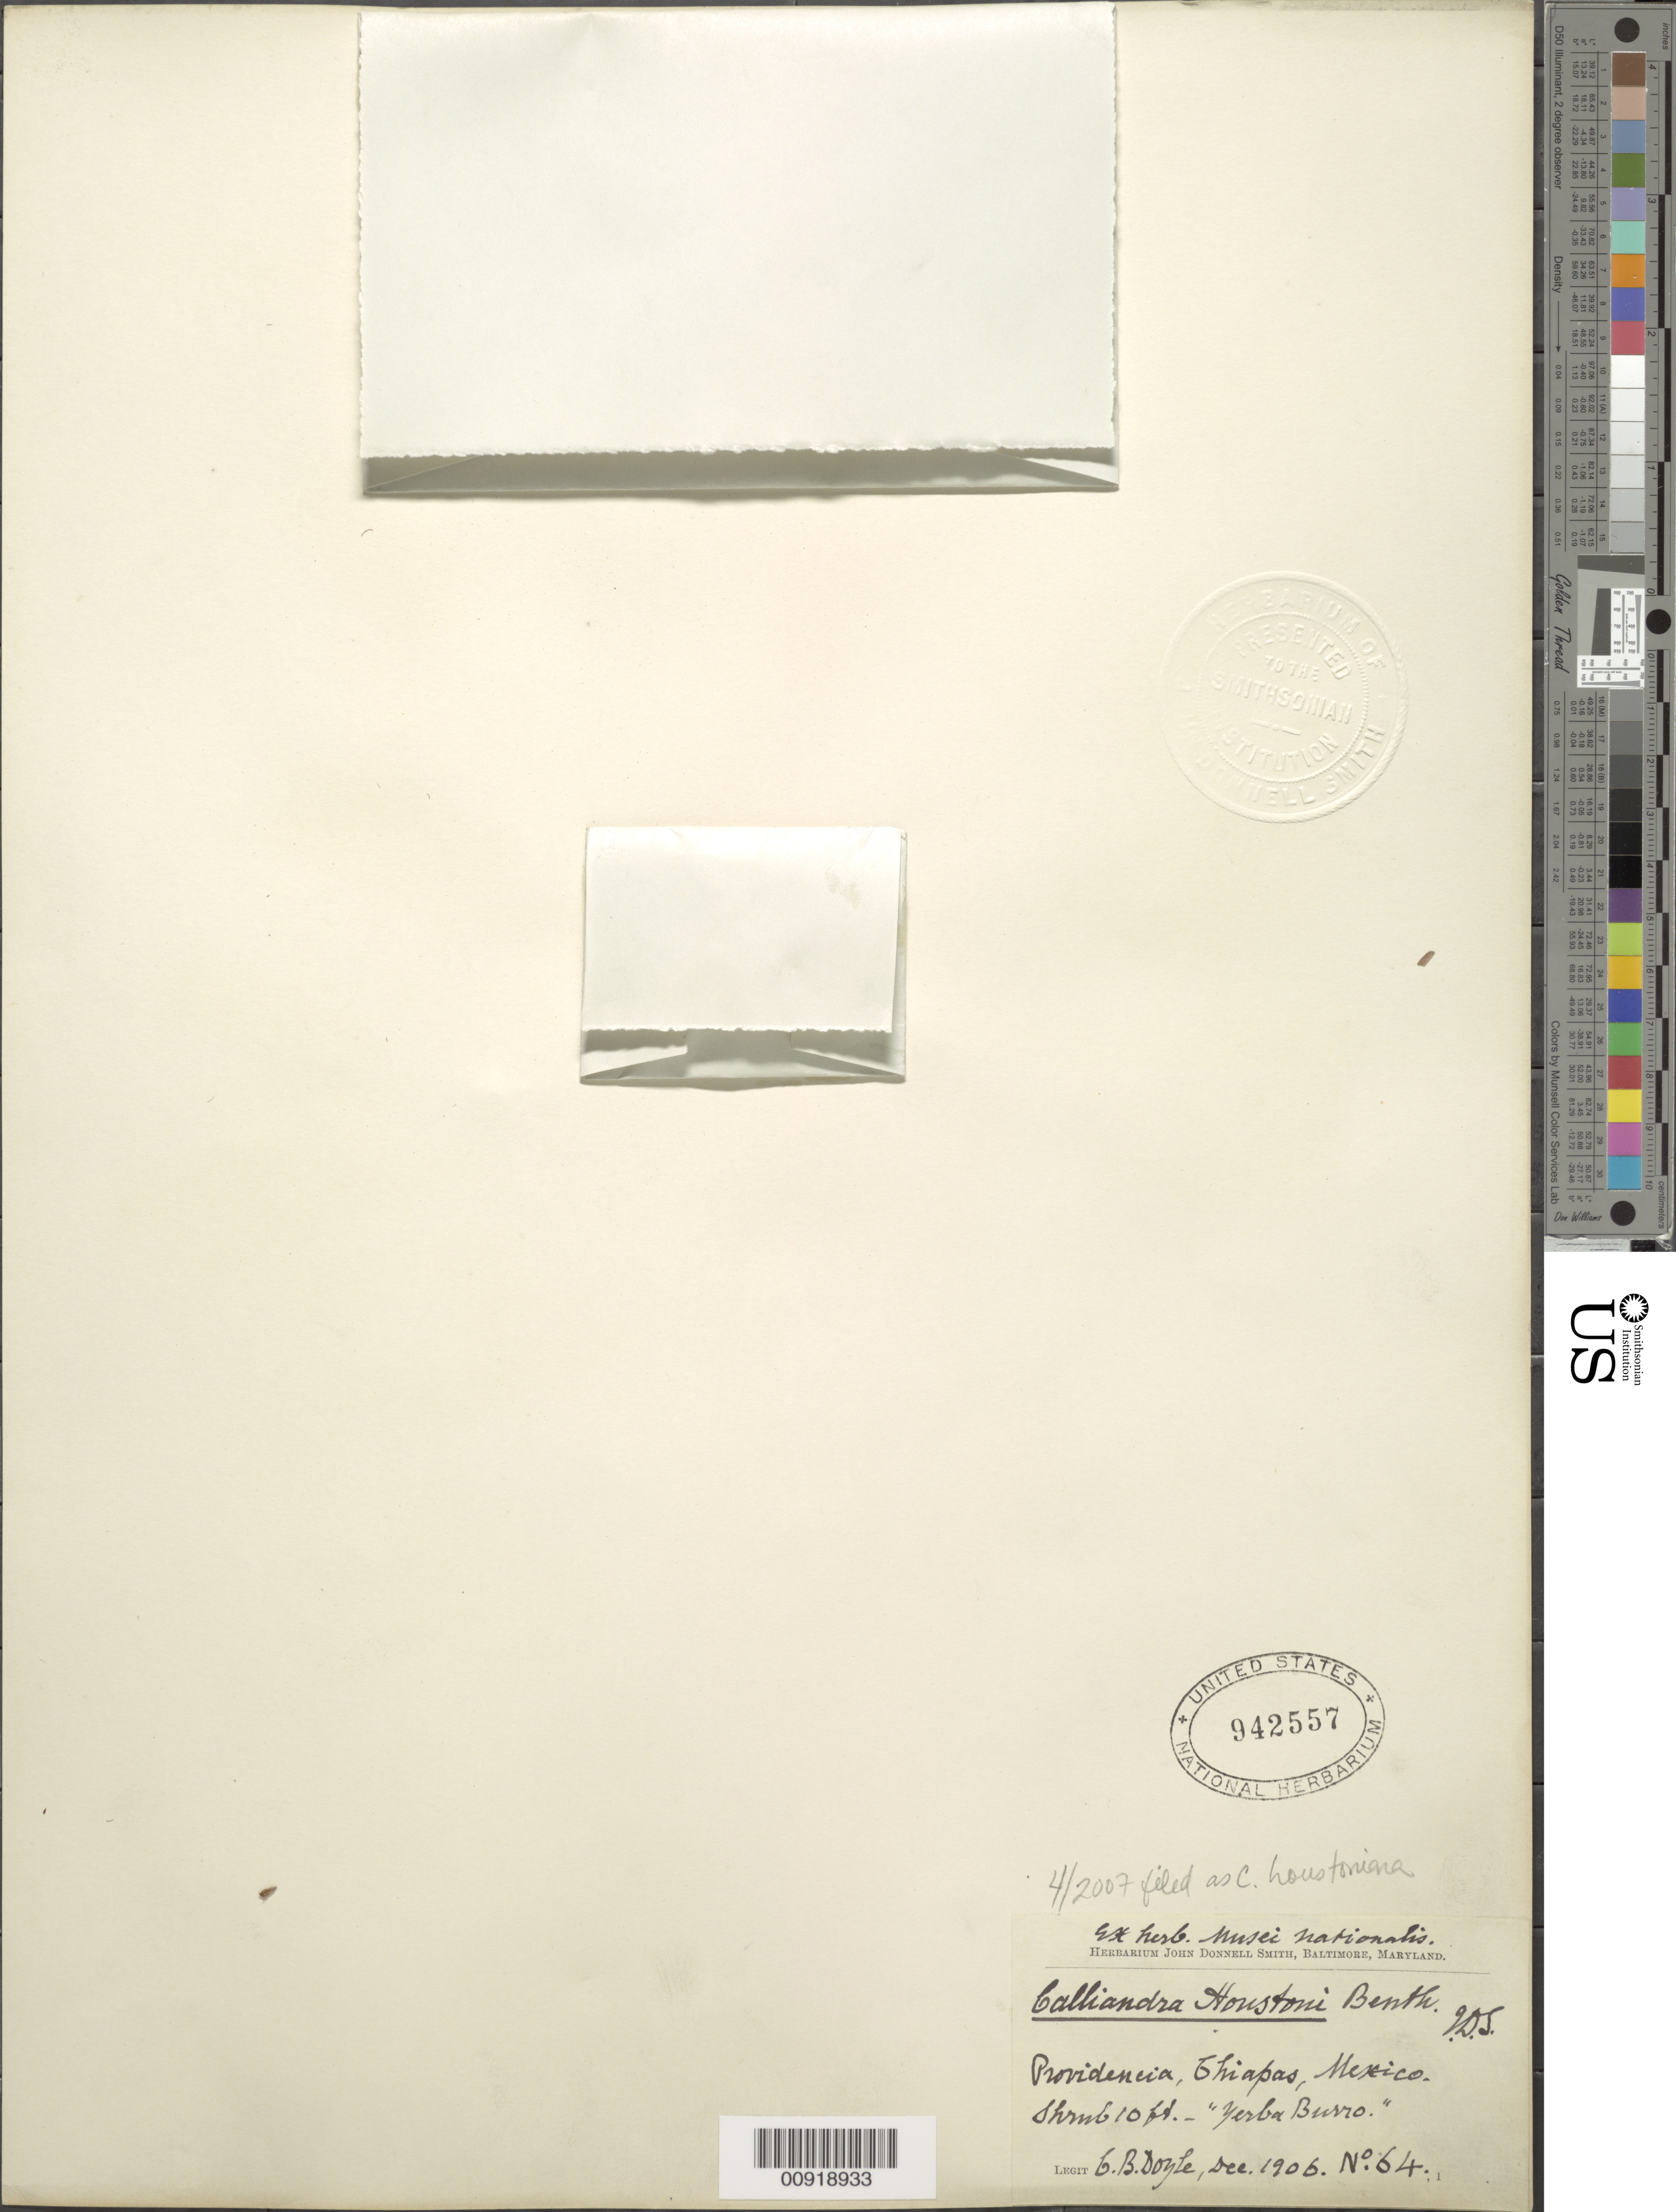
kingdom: Plantae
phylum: Tracheophyta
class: Magnoliopsida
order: Fabales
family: Fabaceae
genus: Calliandra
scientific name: Calliandra houstoniana var. houstoniana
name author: (Mill.) Standl.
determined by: Strong, Mark T., (BOT), Smithsonian Institution - National Museum of Natural History (UNITED STATES)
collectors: C. Doyle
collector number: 64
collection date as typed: Dec 1906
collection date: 1906-12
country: Mexico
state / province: Chiapas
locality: Providencia, Chiapas.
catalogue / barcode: US 942557